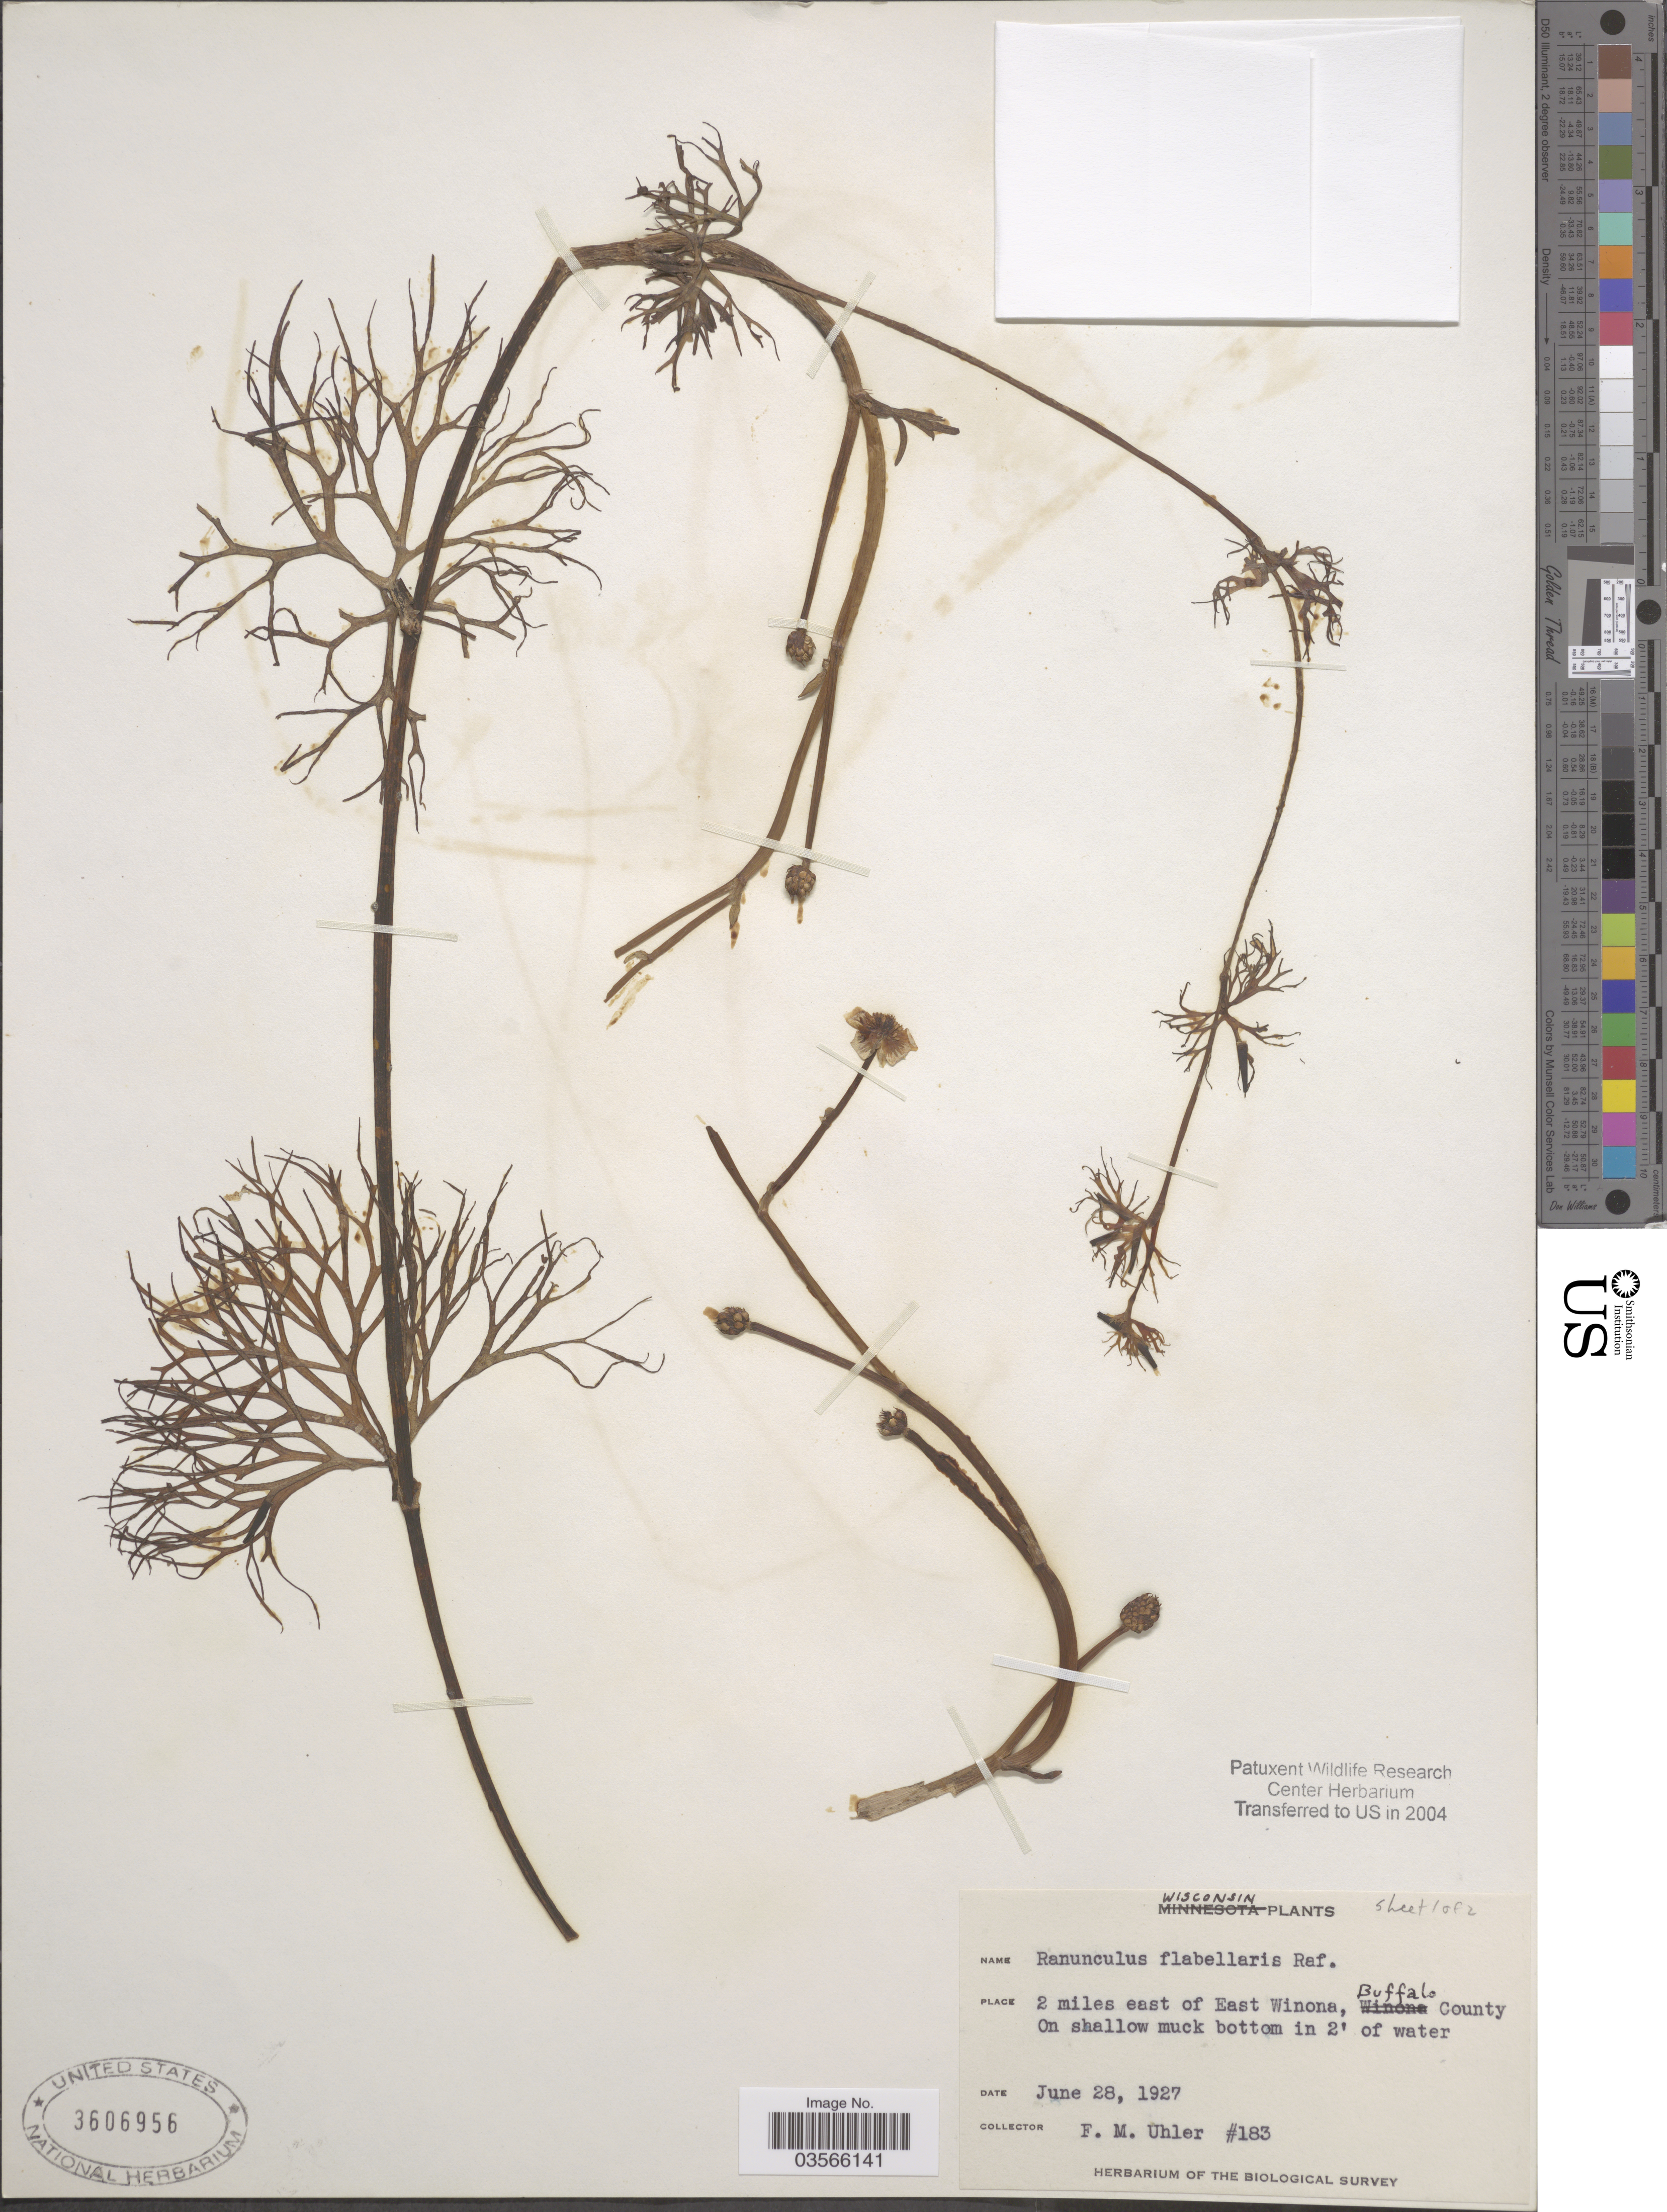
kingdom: Plantae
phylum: Tracheophyta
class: Magnoliopsida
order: Ranunculales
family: Ranunculaceae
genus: Ranunculus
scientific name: Ranunculus flabellaris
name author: Raf.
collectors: F. M. Uhler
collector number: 183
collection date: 1927-06-28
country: United States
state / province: Wisconsin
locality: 2 miles east of East Winona, Buffalo County.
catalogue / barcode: US 3606956